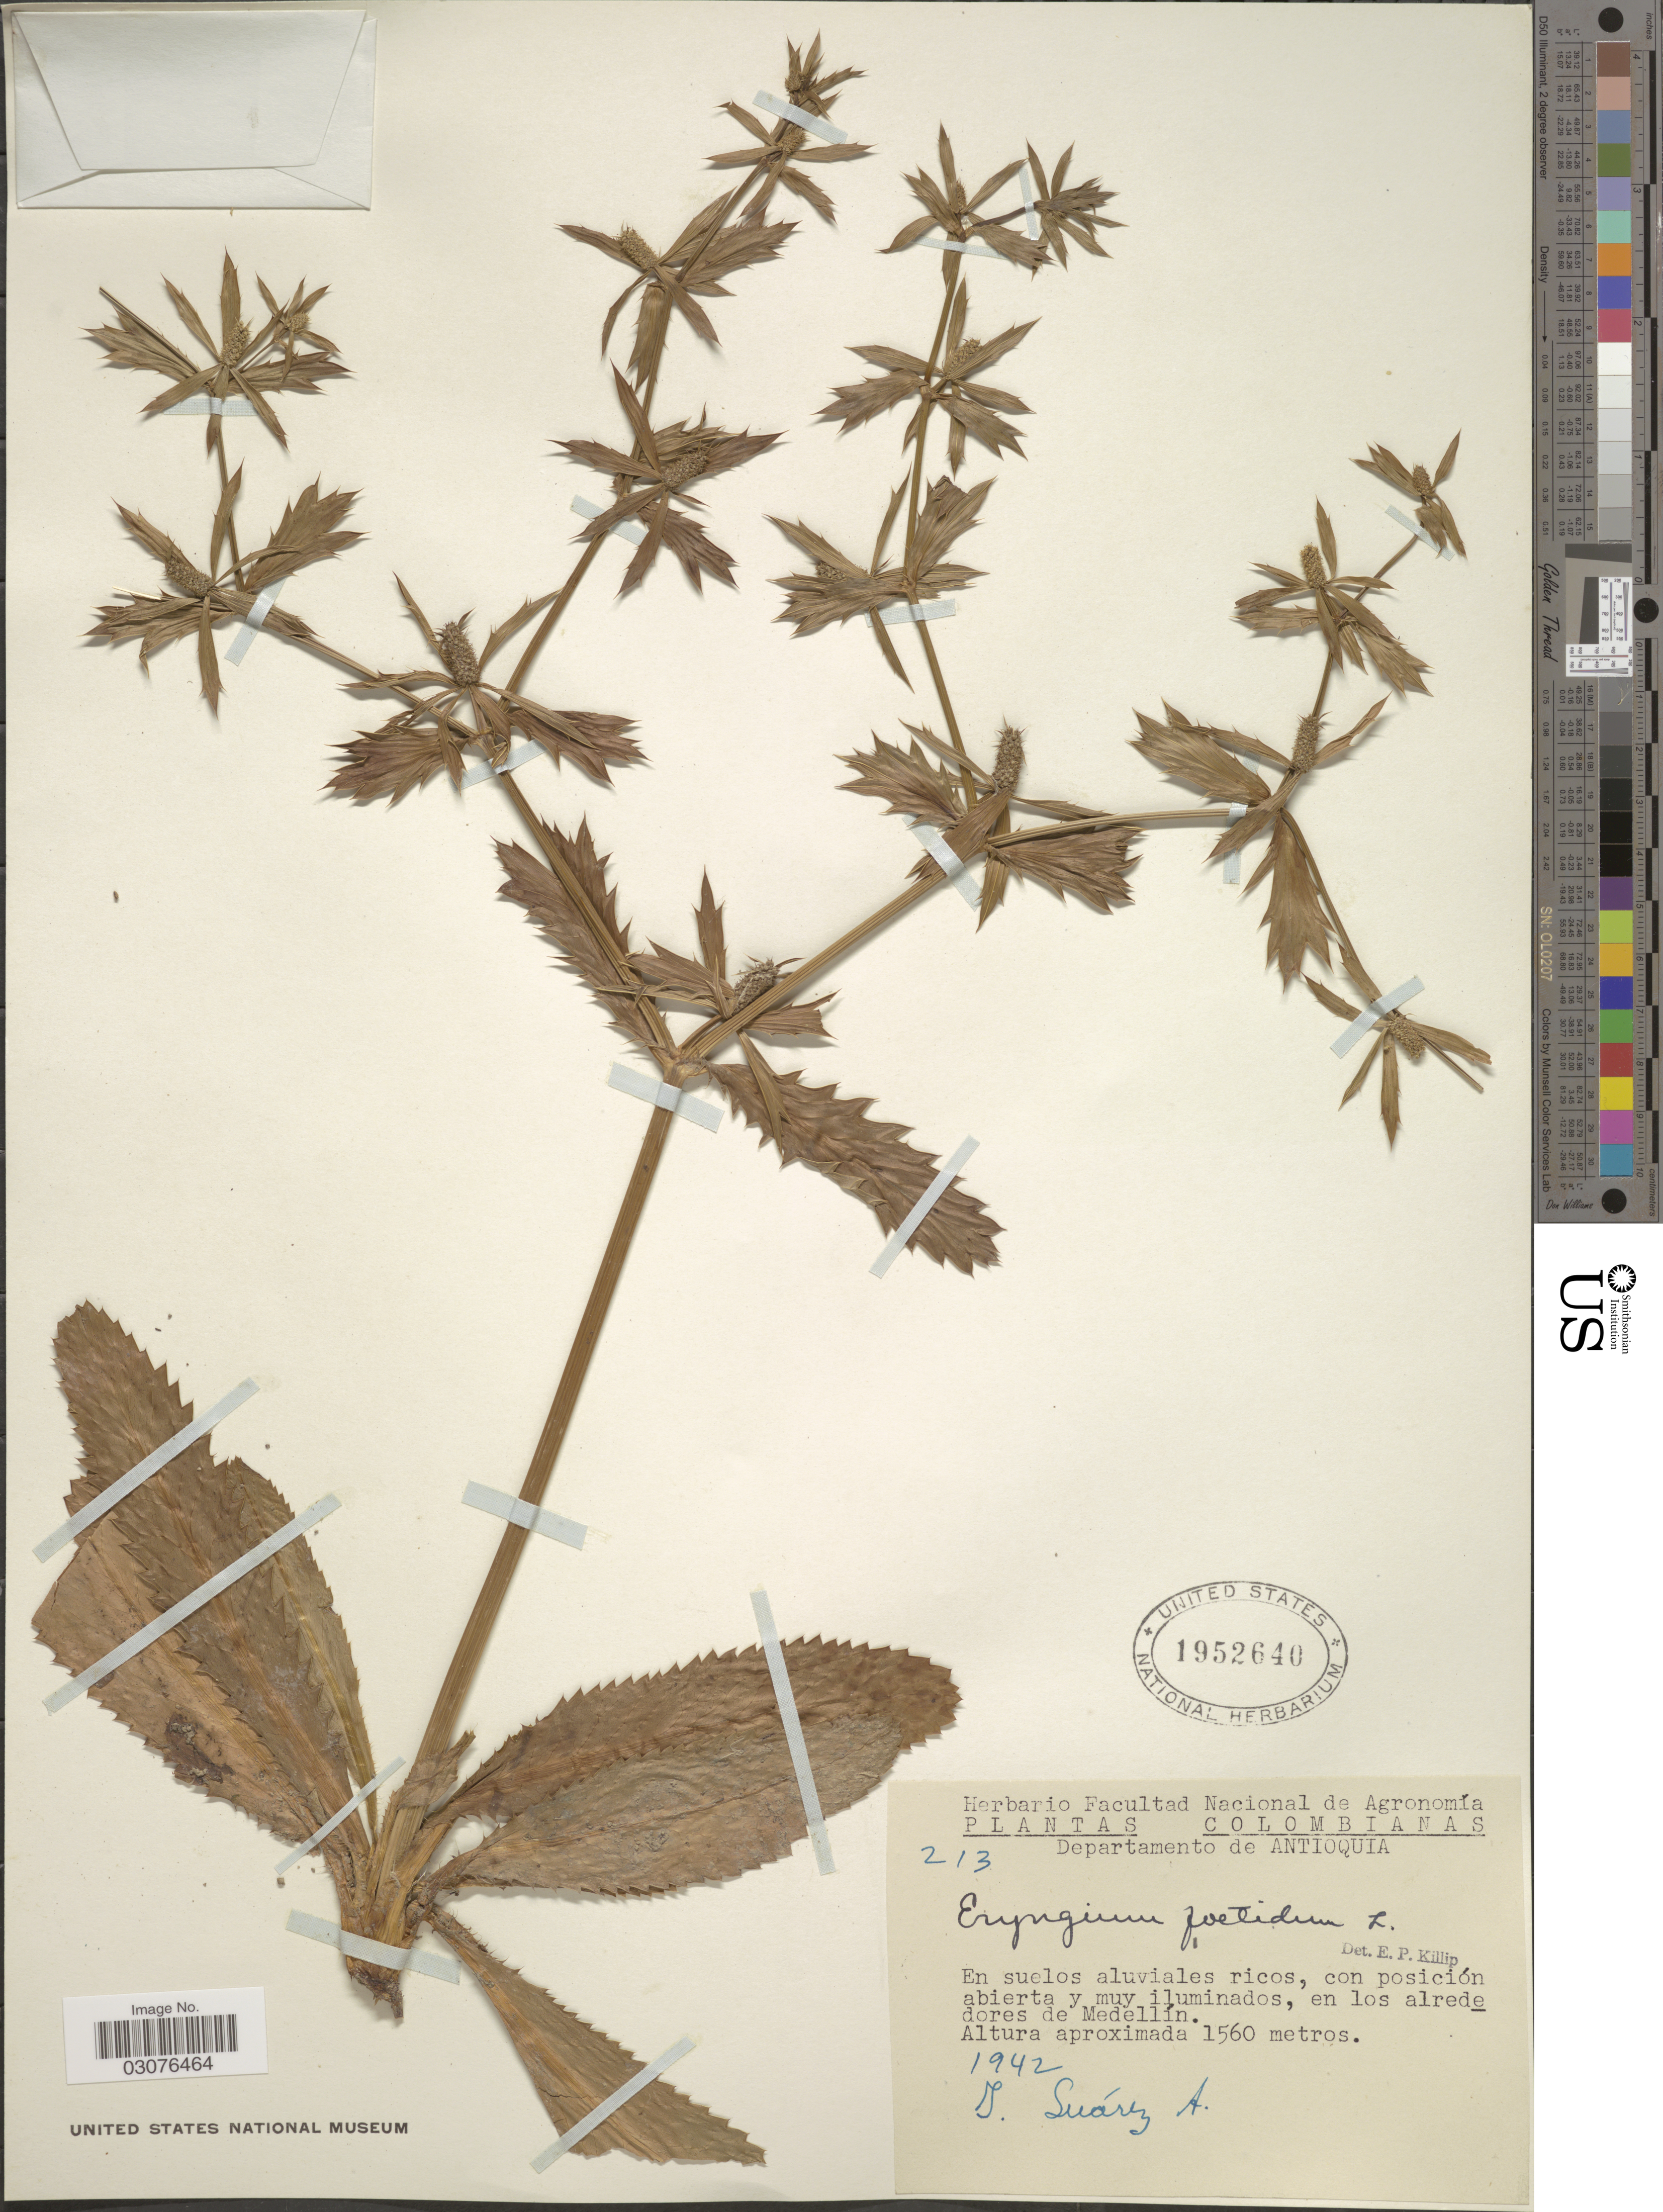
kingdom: Plantae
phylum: Tracheophyta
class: Magnoliopsida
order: Apiales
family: Apiaceae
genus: Eryngium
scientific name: Eryngium foetidum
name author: L.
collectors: J. Suárez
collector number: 213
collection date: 1942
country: Colombia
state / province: Antioquia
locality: Departamento de Antioquia. En los alrededores de Medellín.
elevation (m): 1560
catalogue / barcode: US 1952640